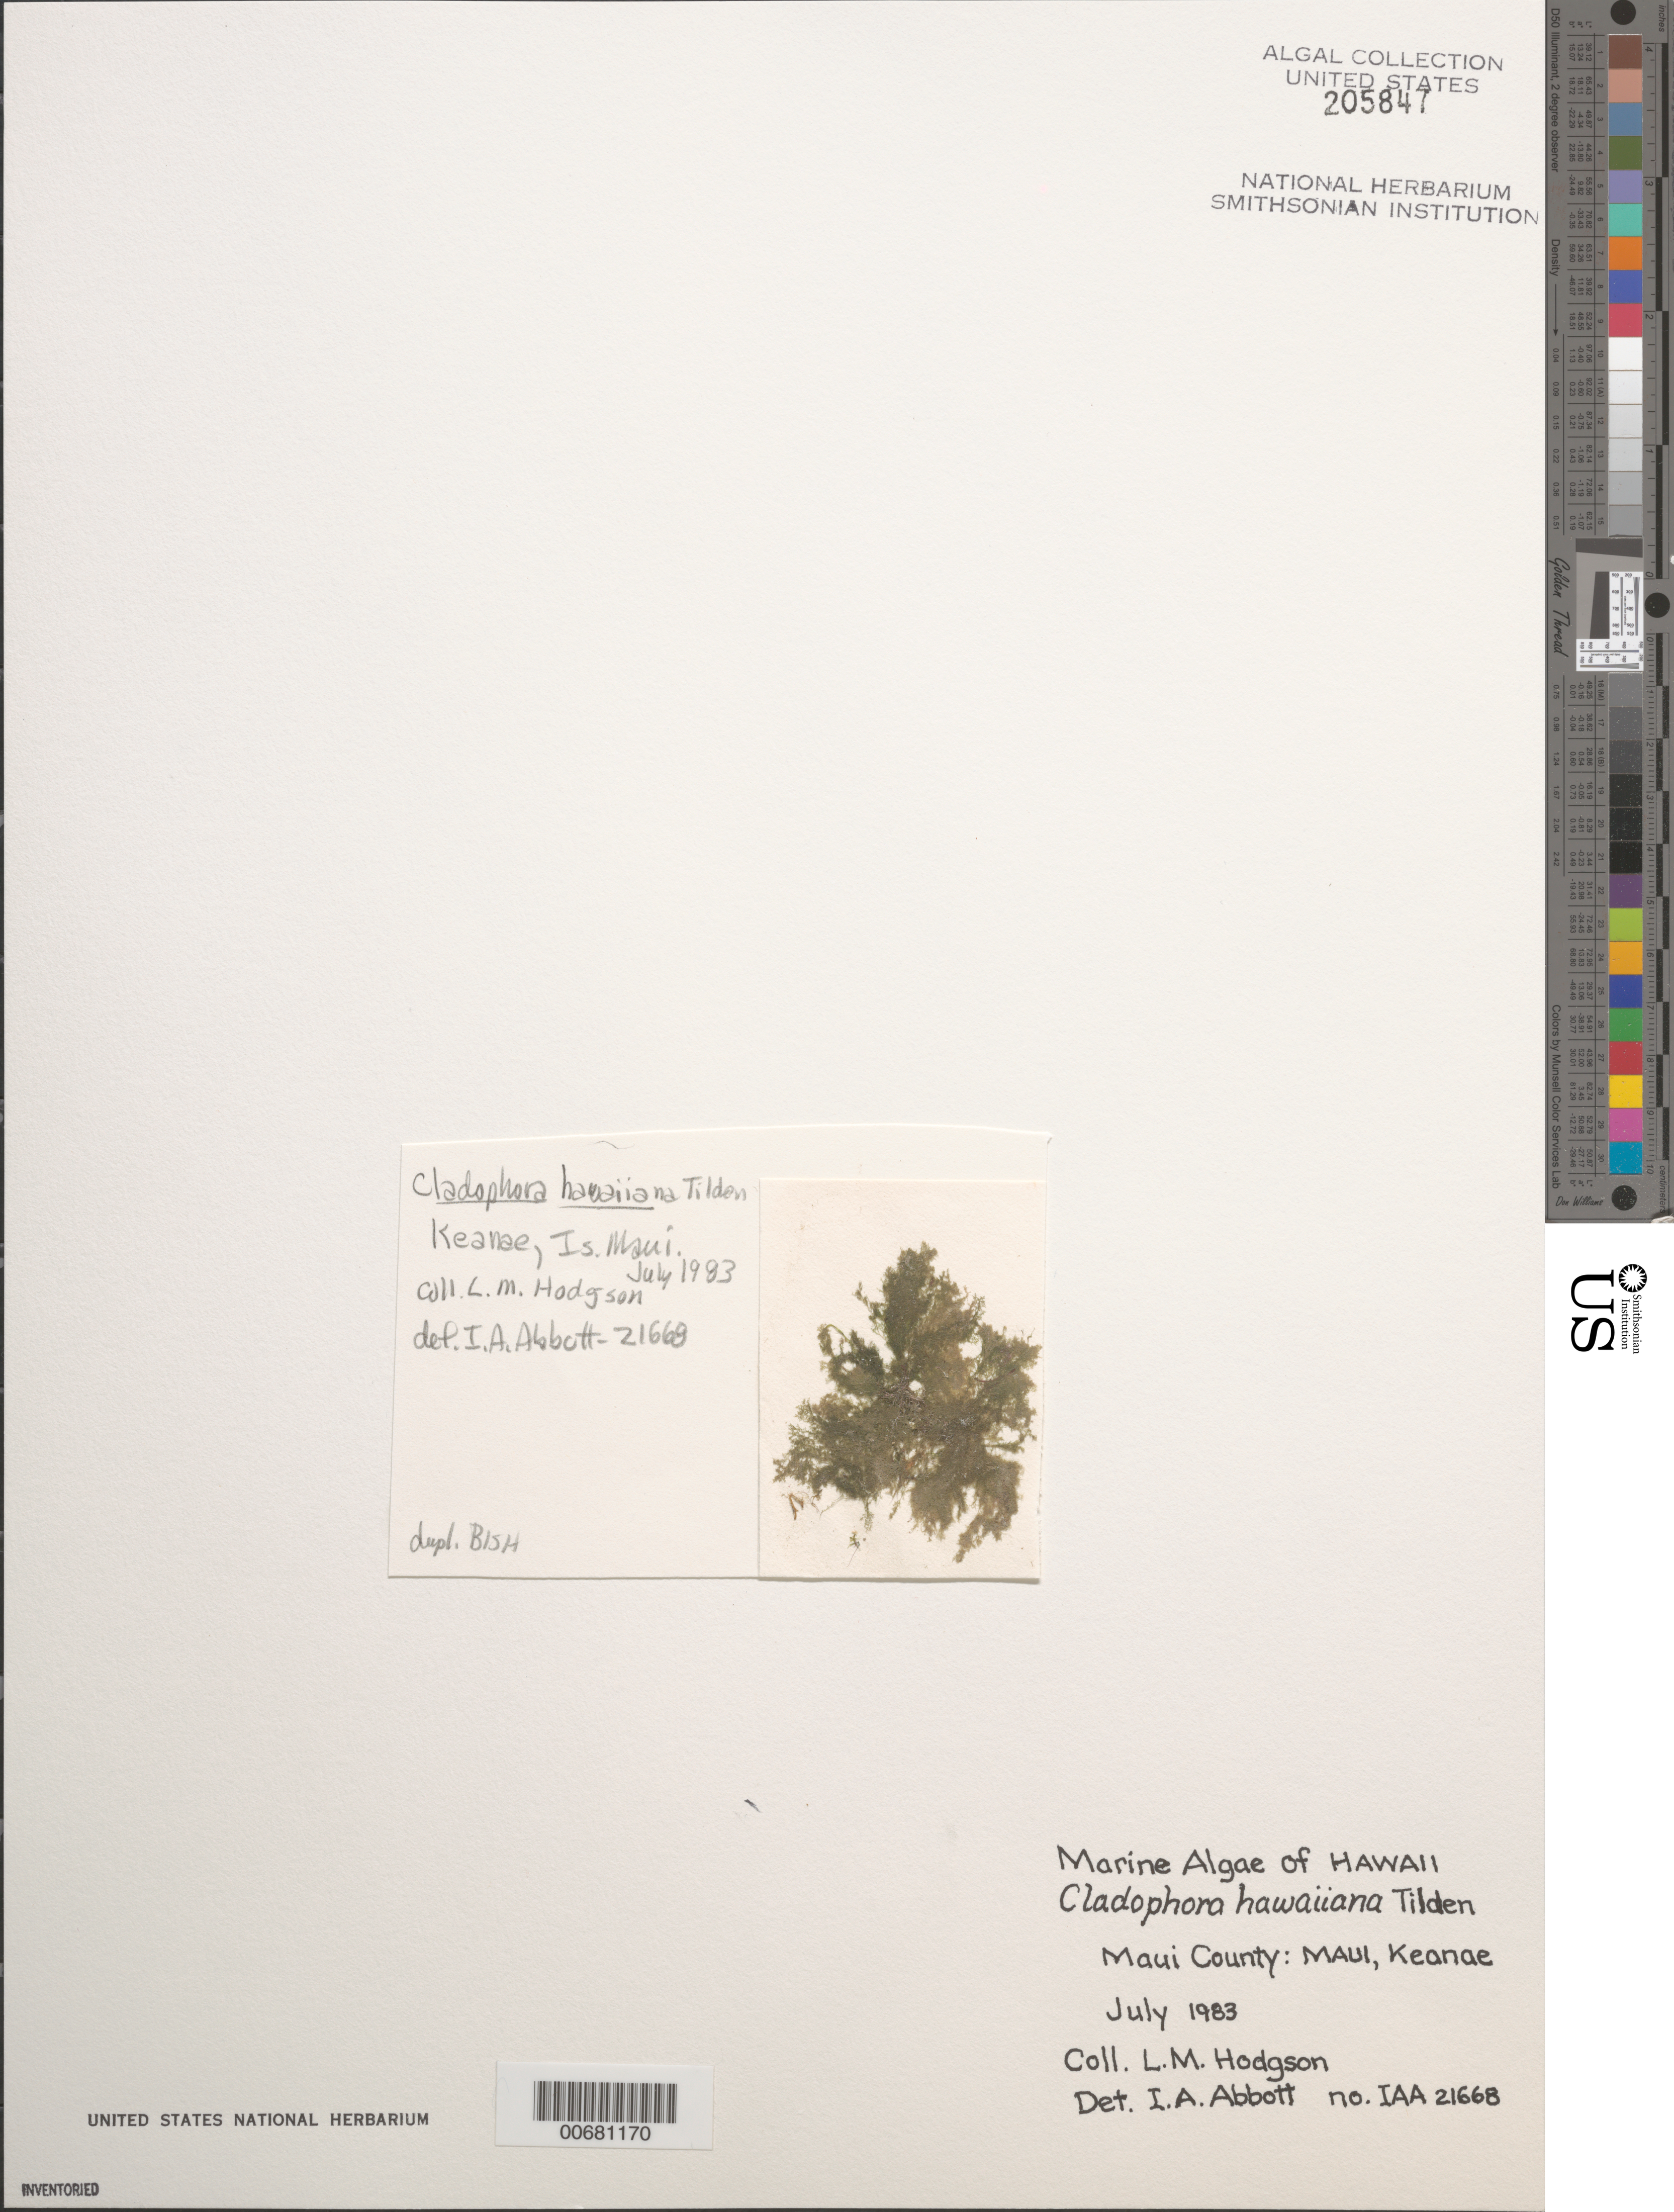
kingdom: Plantae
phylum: Chlorophyta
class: Ulvophyceae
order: Cladophorales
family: Cladophoraceae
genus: Cladophora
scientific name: Cladophora hawaiiana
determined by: Abbott, Isabella A.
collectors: L. M. Hodgson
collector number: IAA 21668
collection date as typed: Jul 1983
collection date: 1983-07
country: United States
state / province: Hawaii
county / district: Maui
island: Maui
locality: Keanae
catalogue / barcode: US 205847